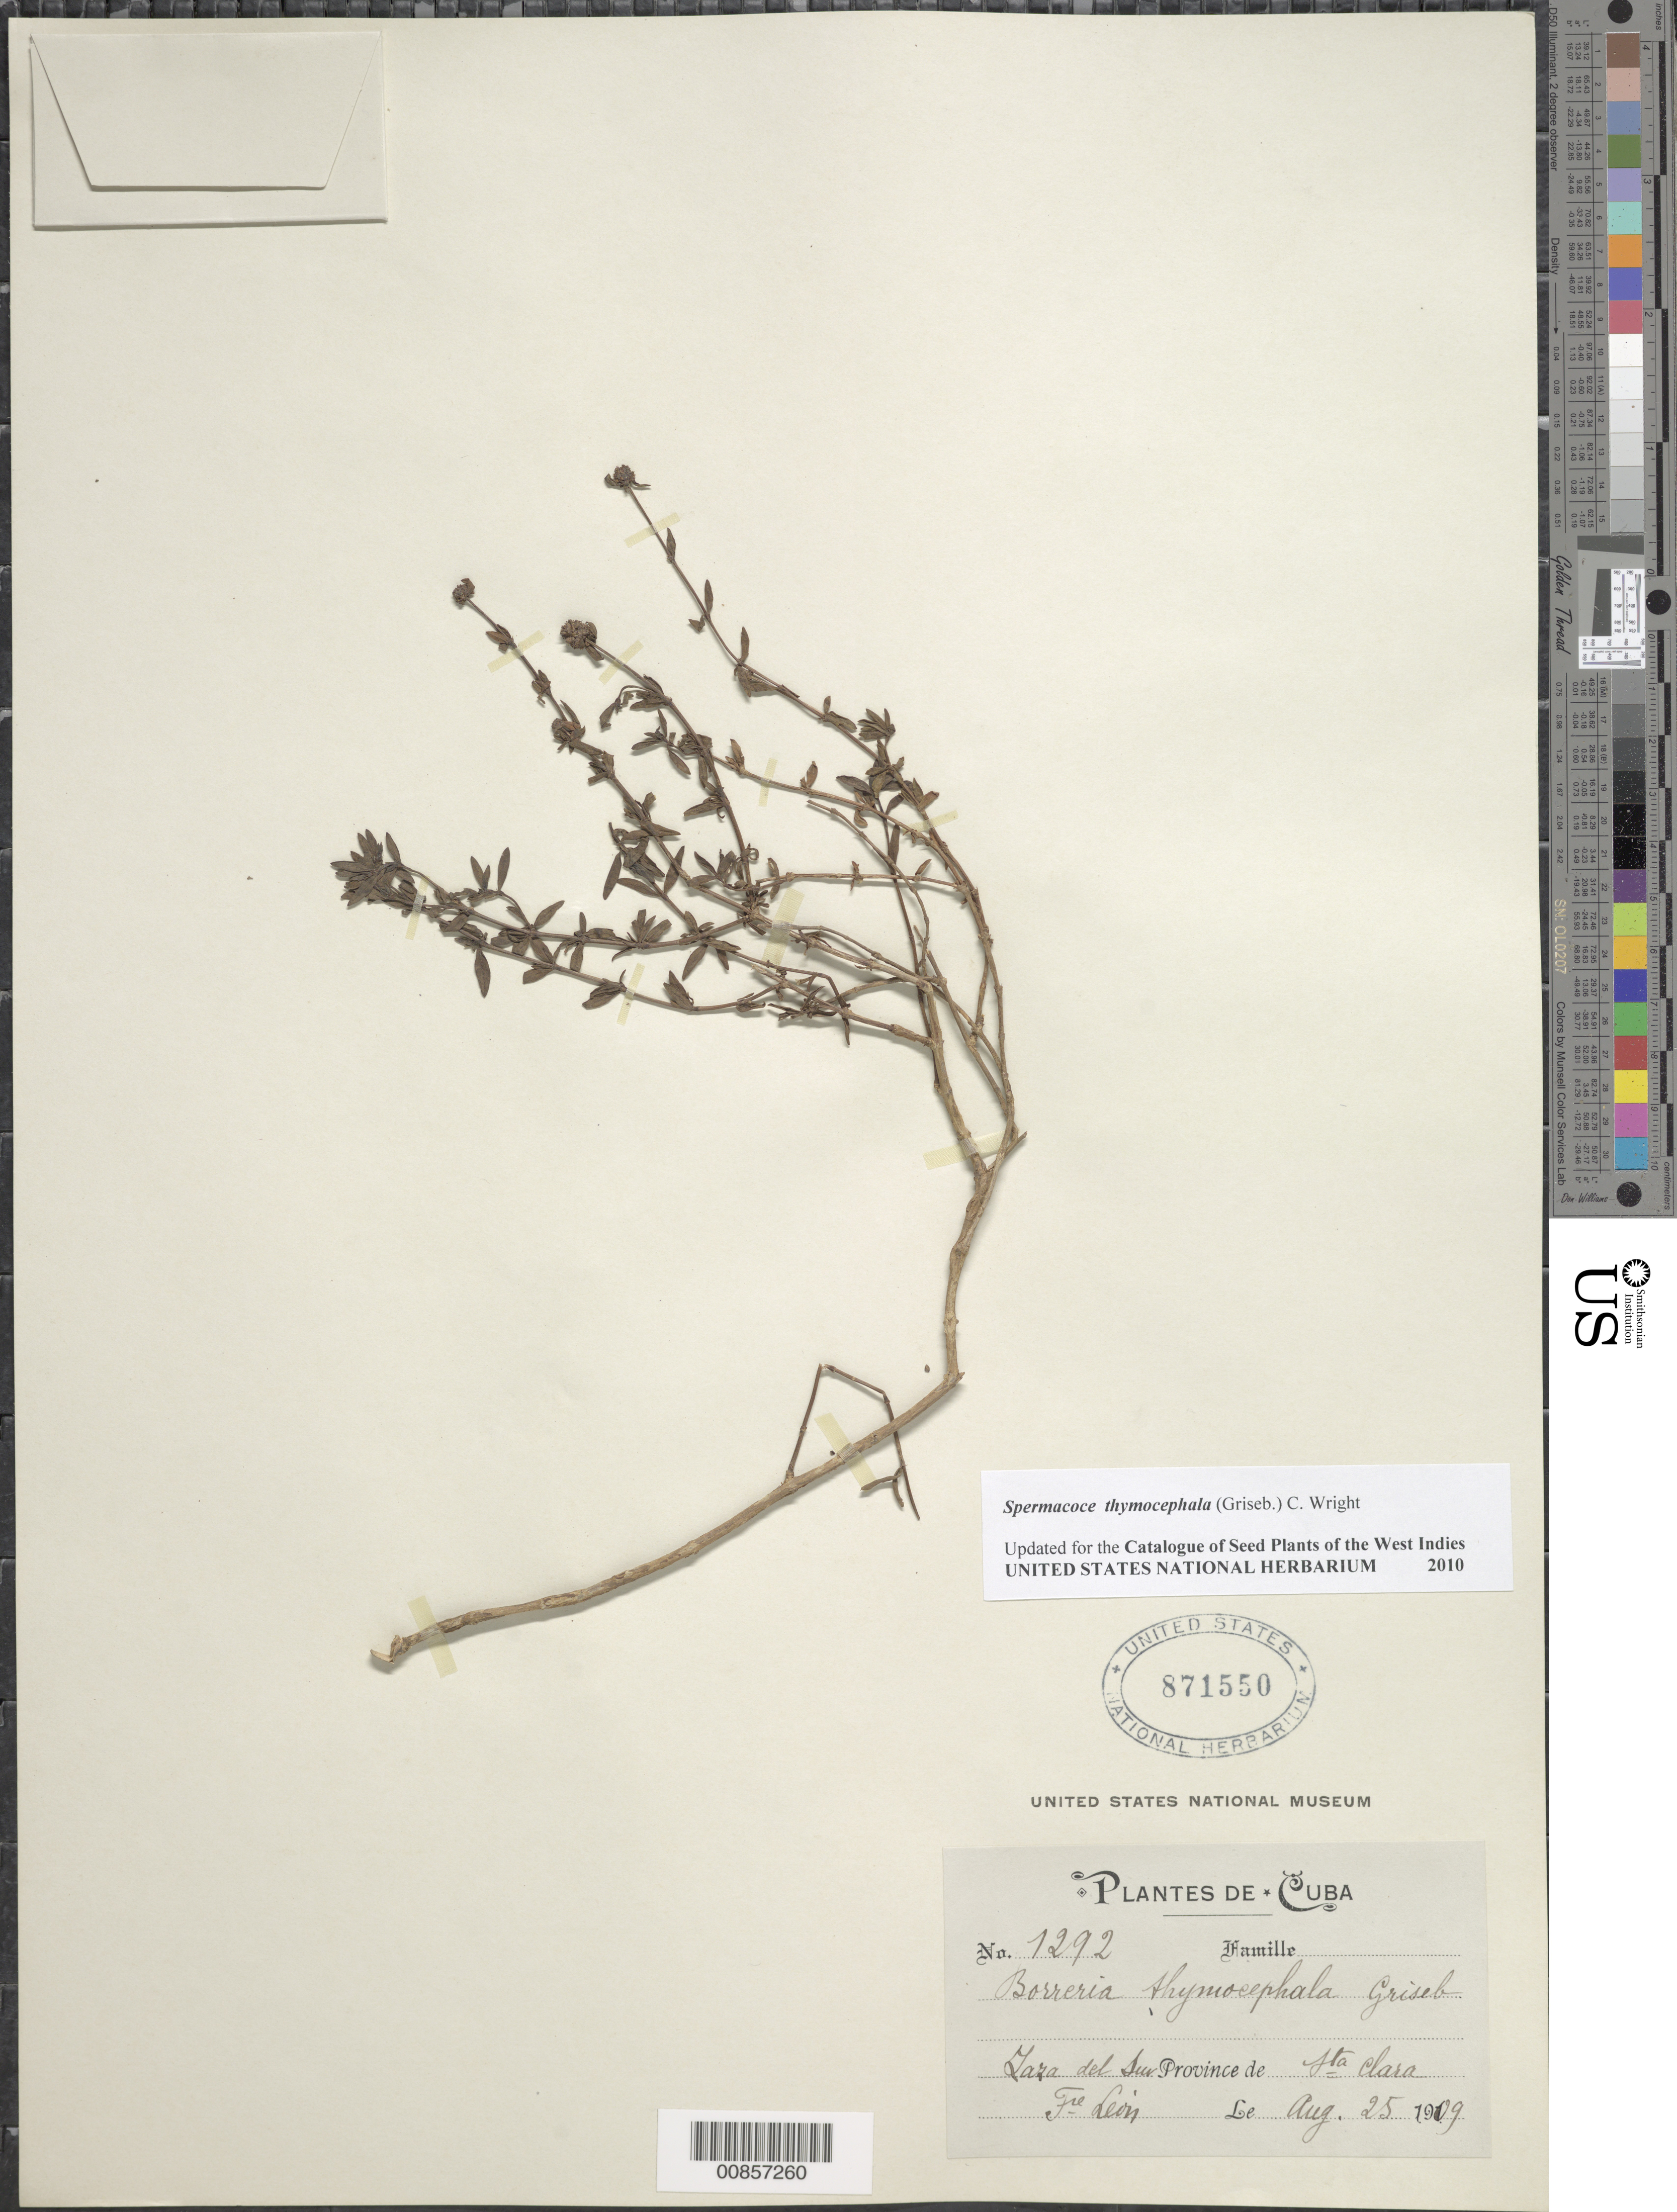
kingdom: Plantae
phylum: Tracheophyta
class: Magnoliopsida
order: Gentianales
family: Rubiaceae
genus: Spermacoce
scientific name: Spermacoce thymocephala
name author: (Griseb.) C. Wright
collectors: Bro. León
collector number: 1292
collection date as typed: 25 Aug 1909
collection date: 1909-08-25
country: Cuba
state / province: Las Villas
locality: Tara del Sur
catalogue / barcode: US 871550